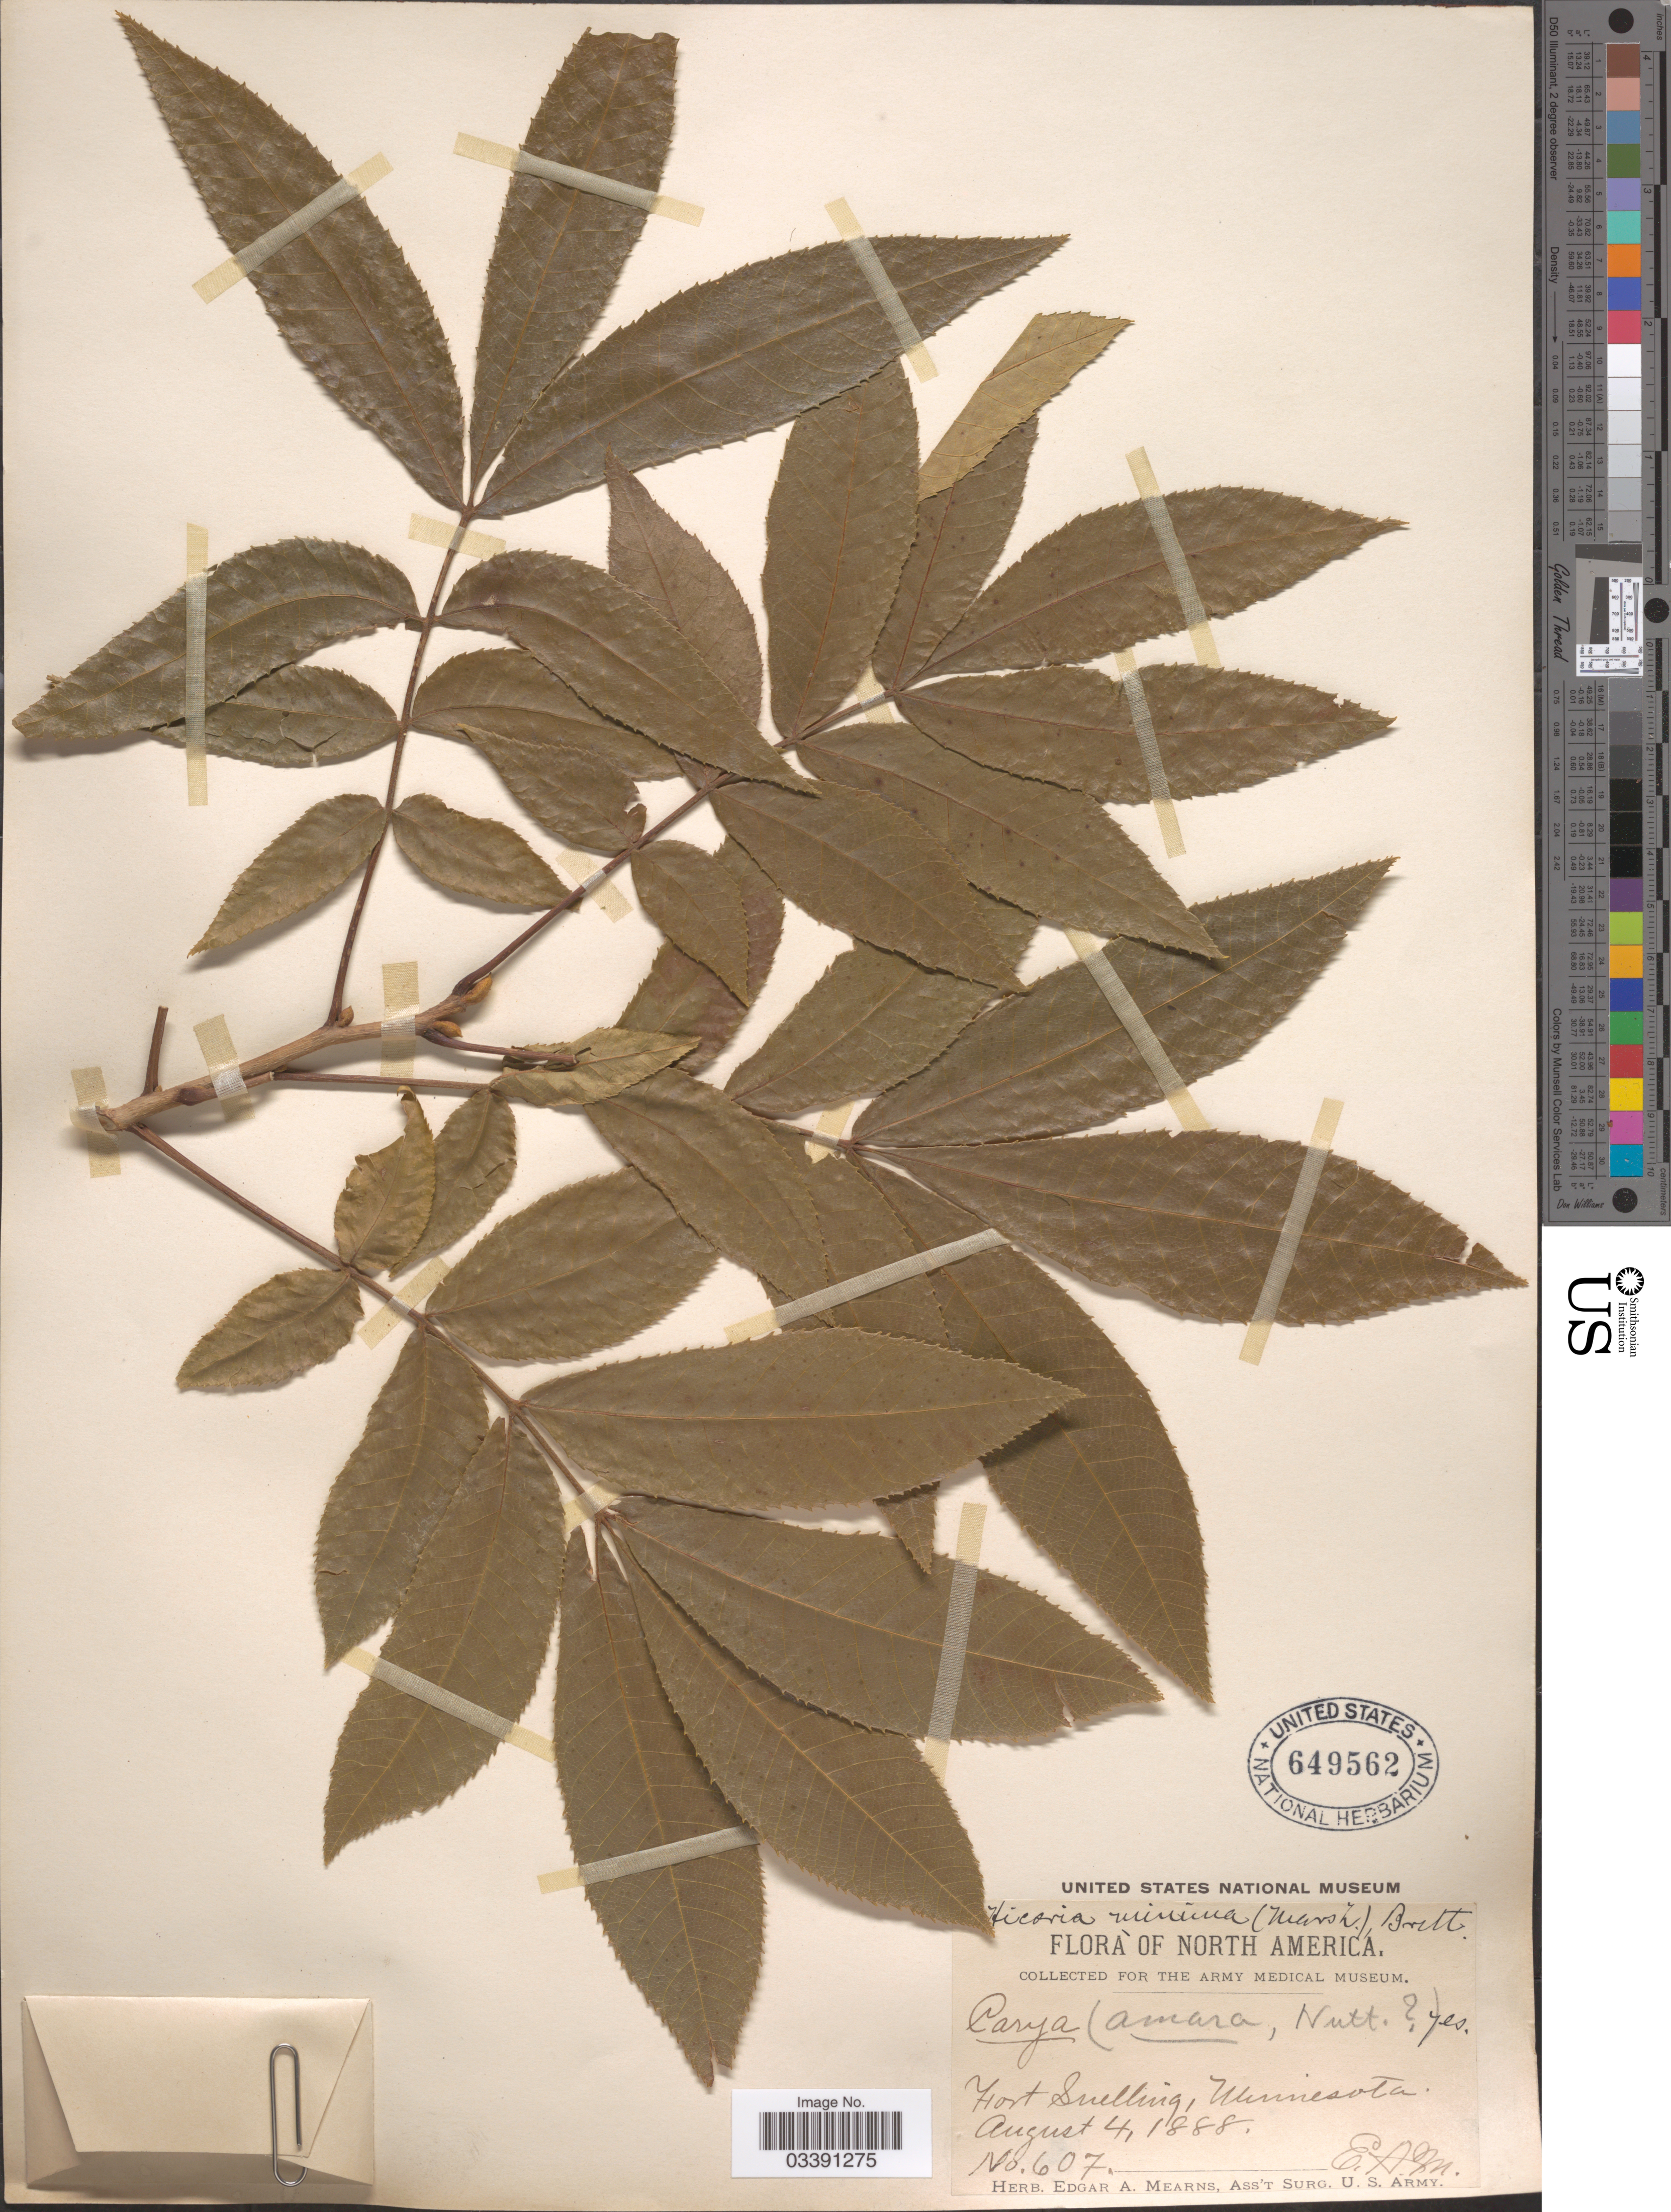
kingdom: Plantae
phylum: Tracheophyta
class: Magnoliopsida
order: Fagales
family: Juglandaceae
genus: Carya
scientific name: Carya cordiformis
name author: (Wangenh.) K. Koch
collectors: E. A. Mearns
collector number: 607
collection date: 1888-08-04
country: United States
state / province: Minnesota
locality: Fort Snelling.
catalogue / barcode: US 649562